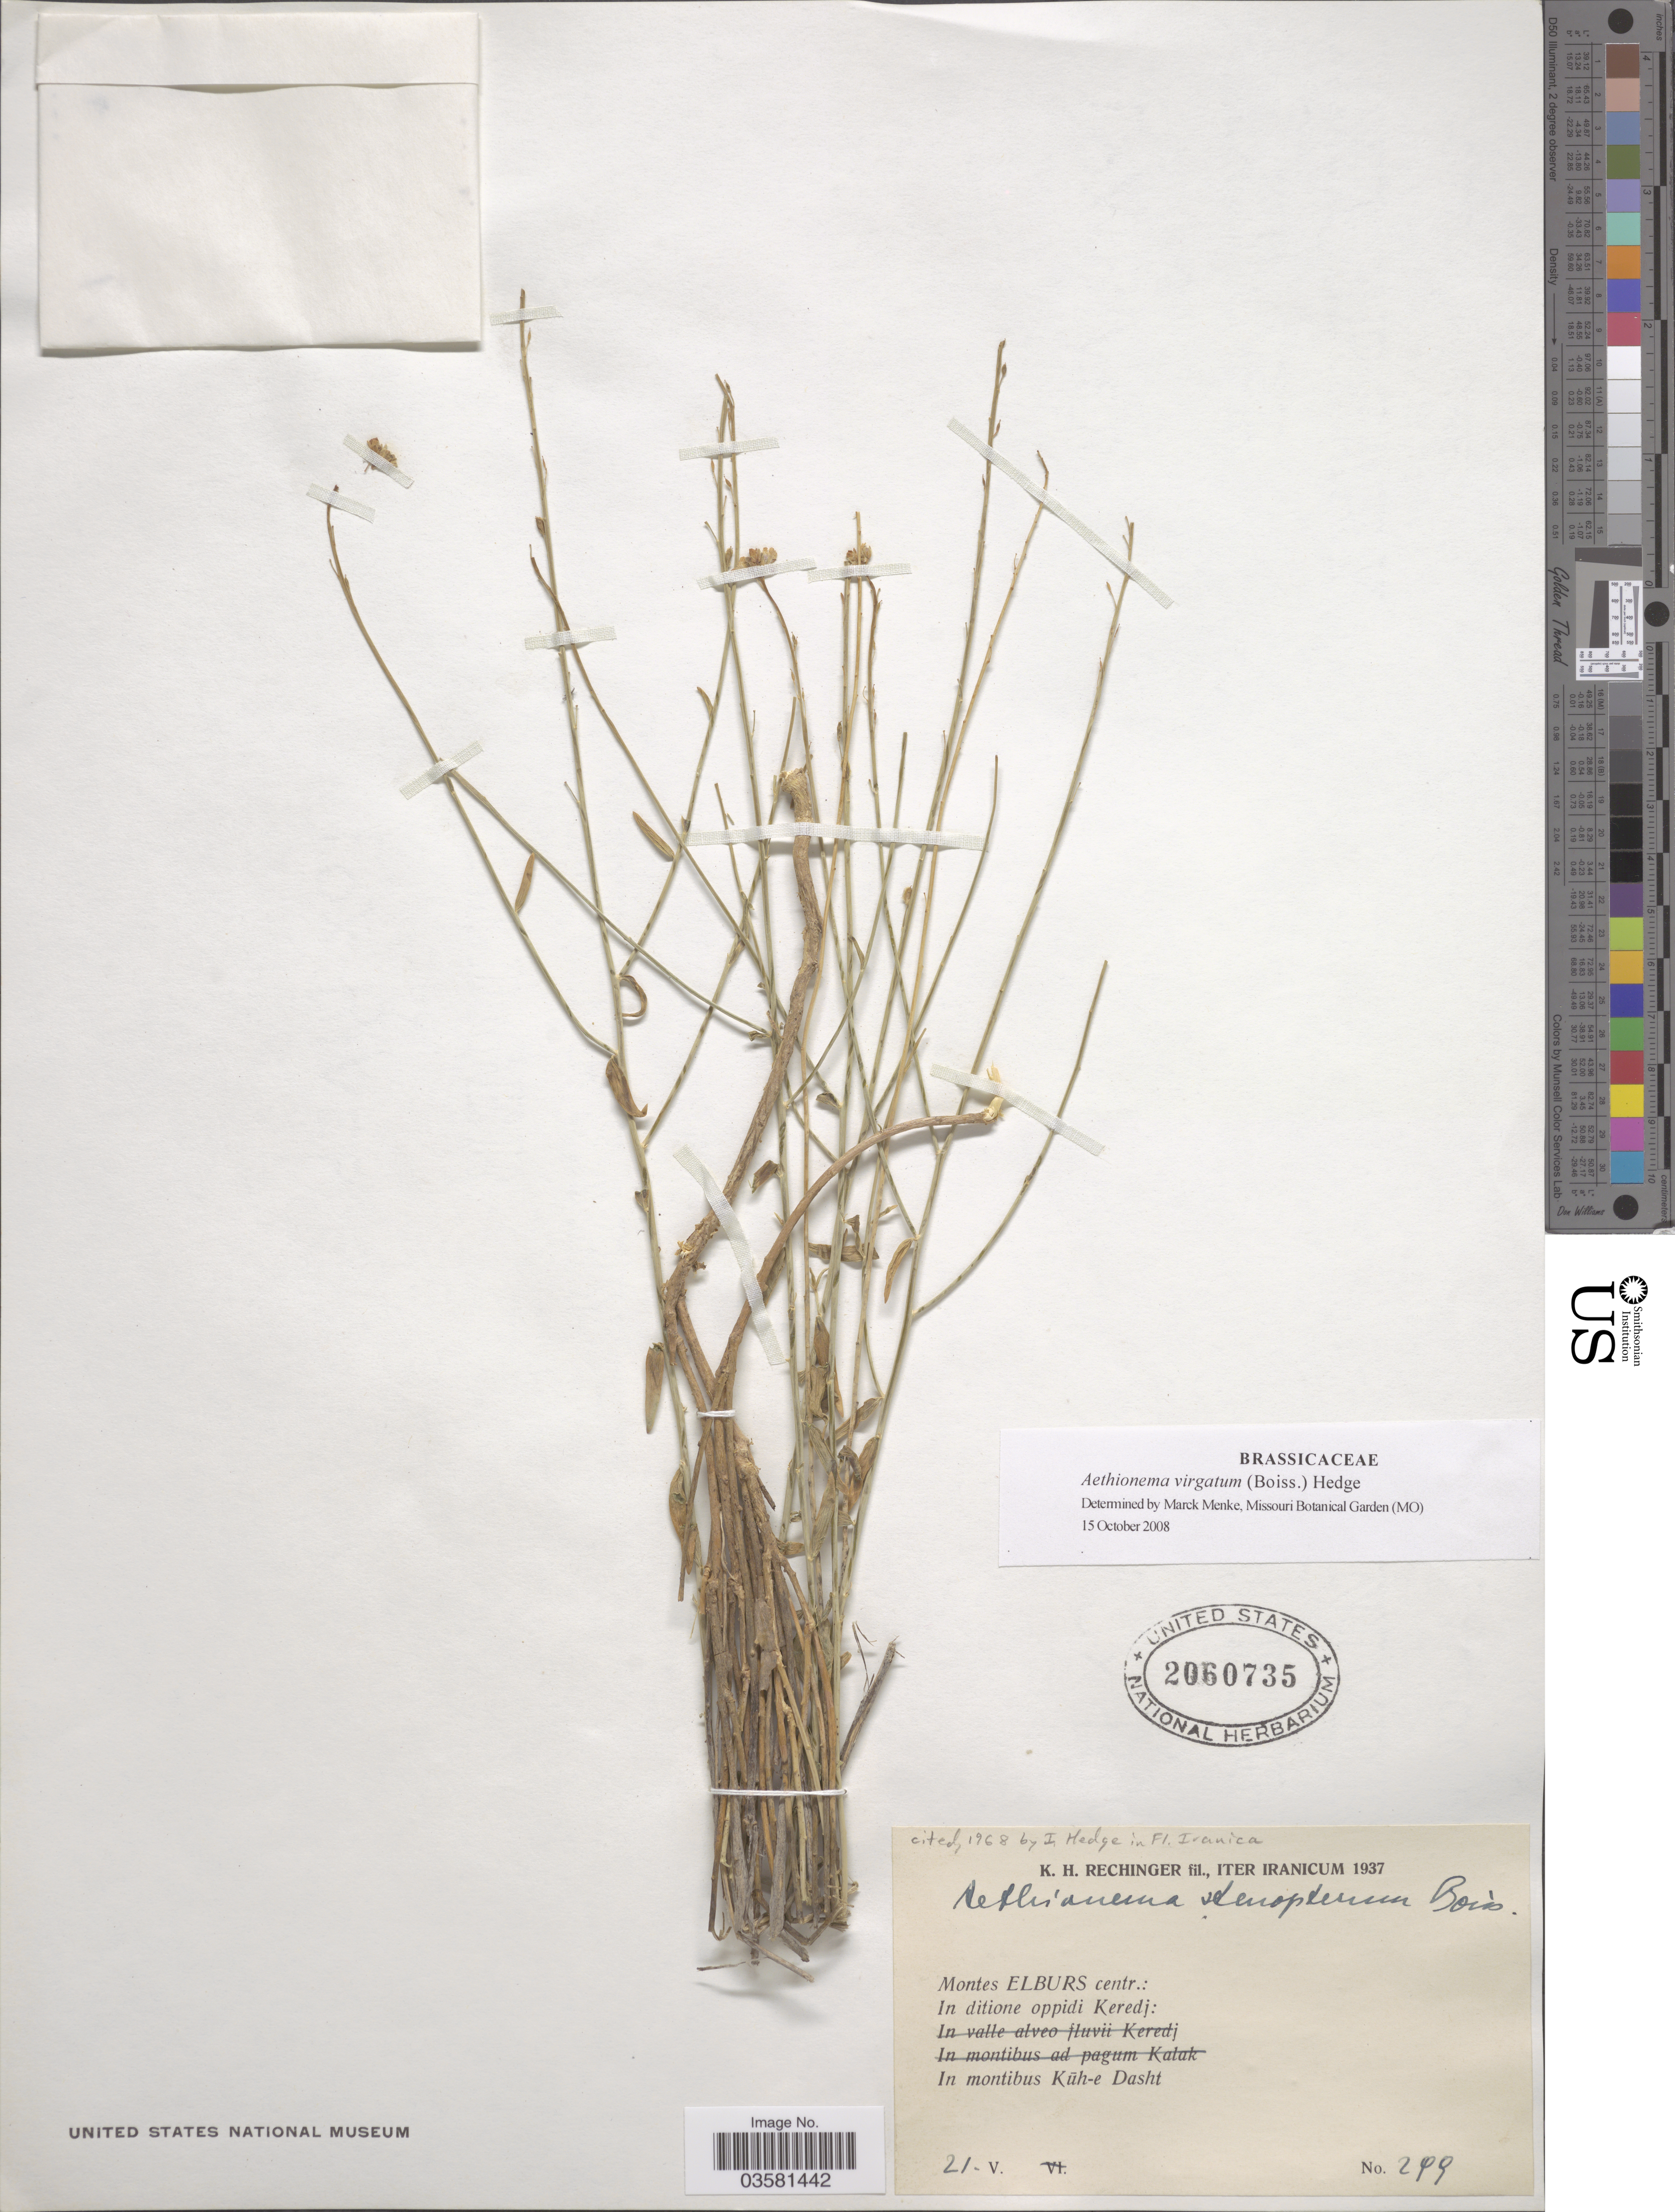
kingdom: Plantae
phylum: Tracheophyta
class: Magnoliopsida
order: Brassicales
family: Brassicaceae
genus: Aethionema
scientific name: Aethionema virgatum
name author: Hedge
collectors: K. H. Rechinger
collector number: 299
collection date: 1937-05-21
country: Iran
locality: Montes Elburs centr.: In ditione oppidi Keredj: In montibus Küh-e Dasht.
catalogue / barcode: US 2060735